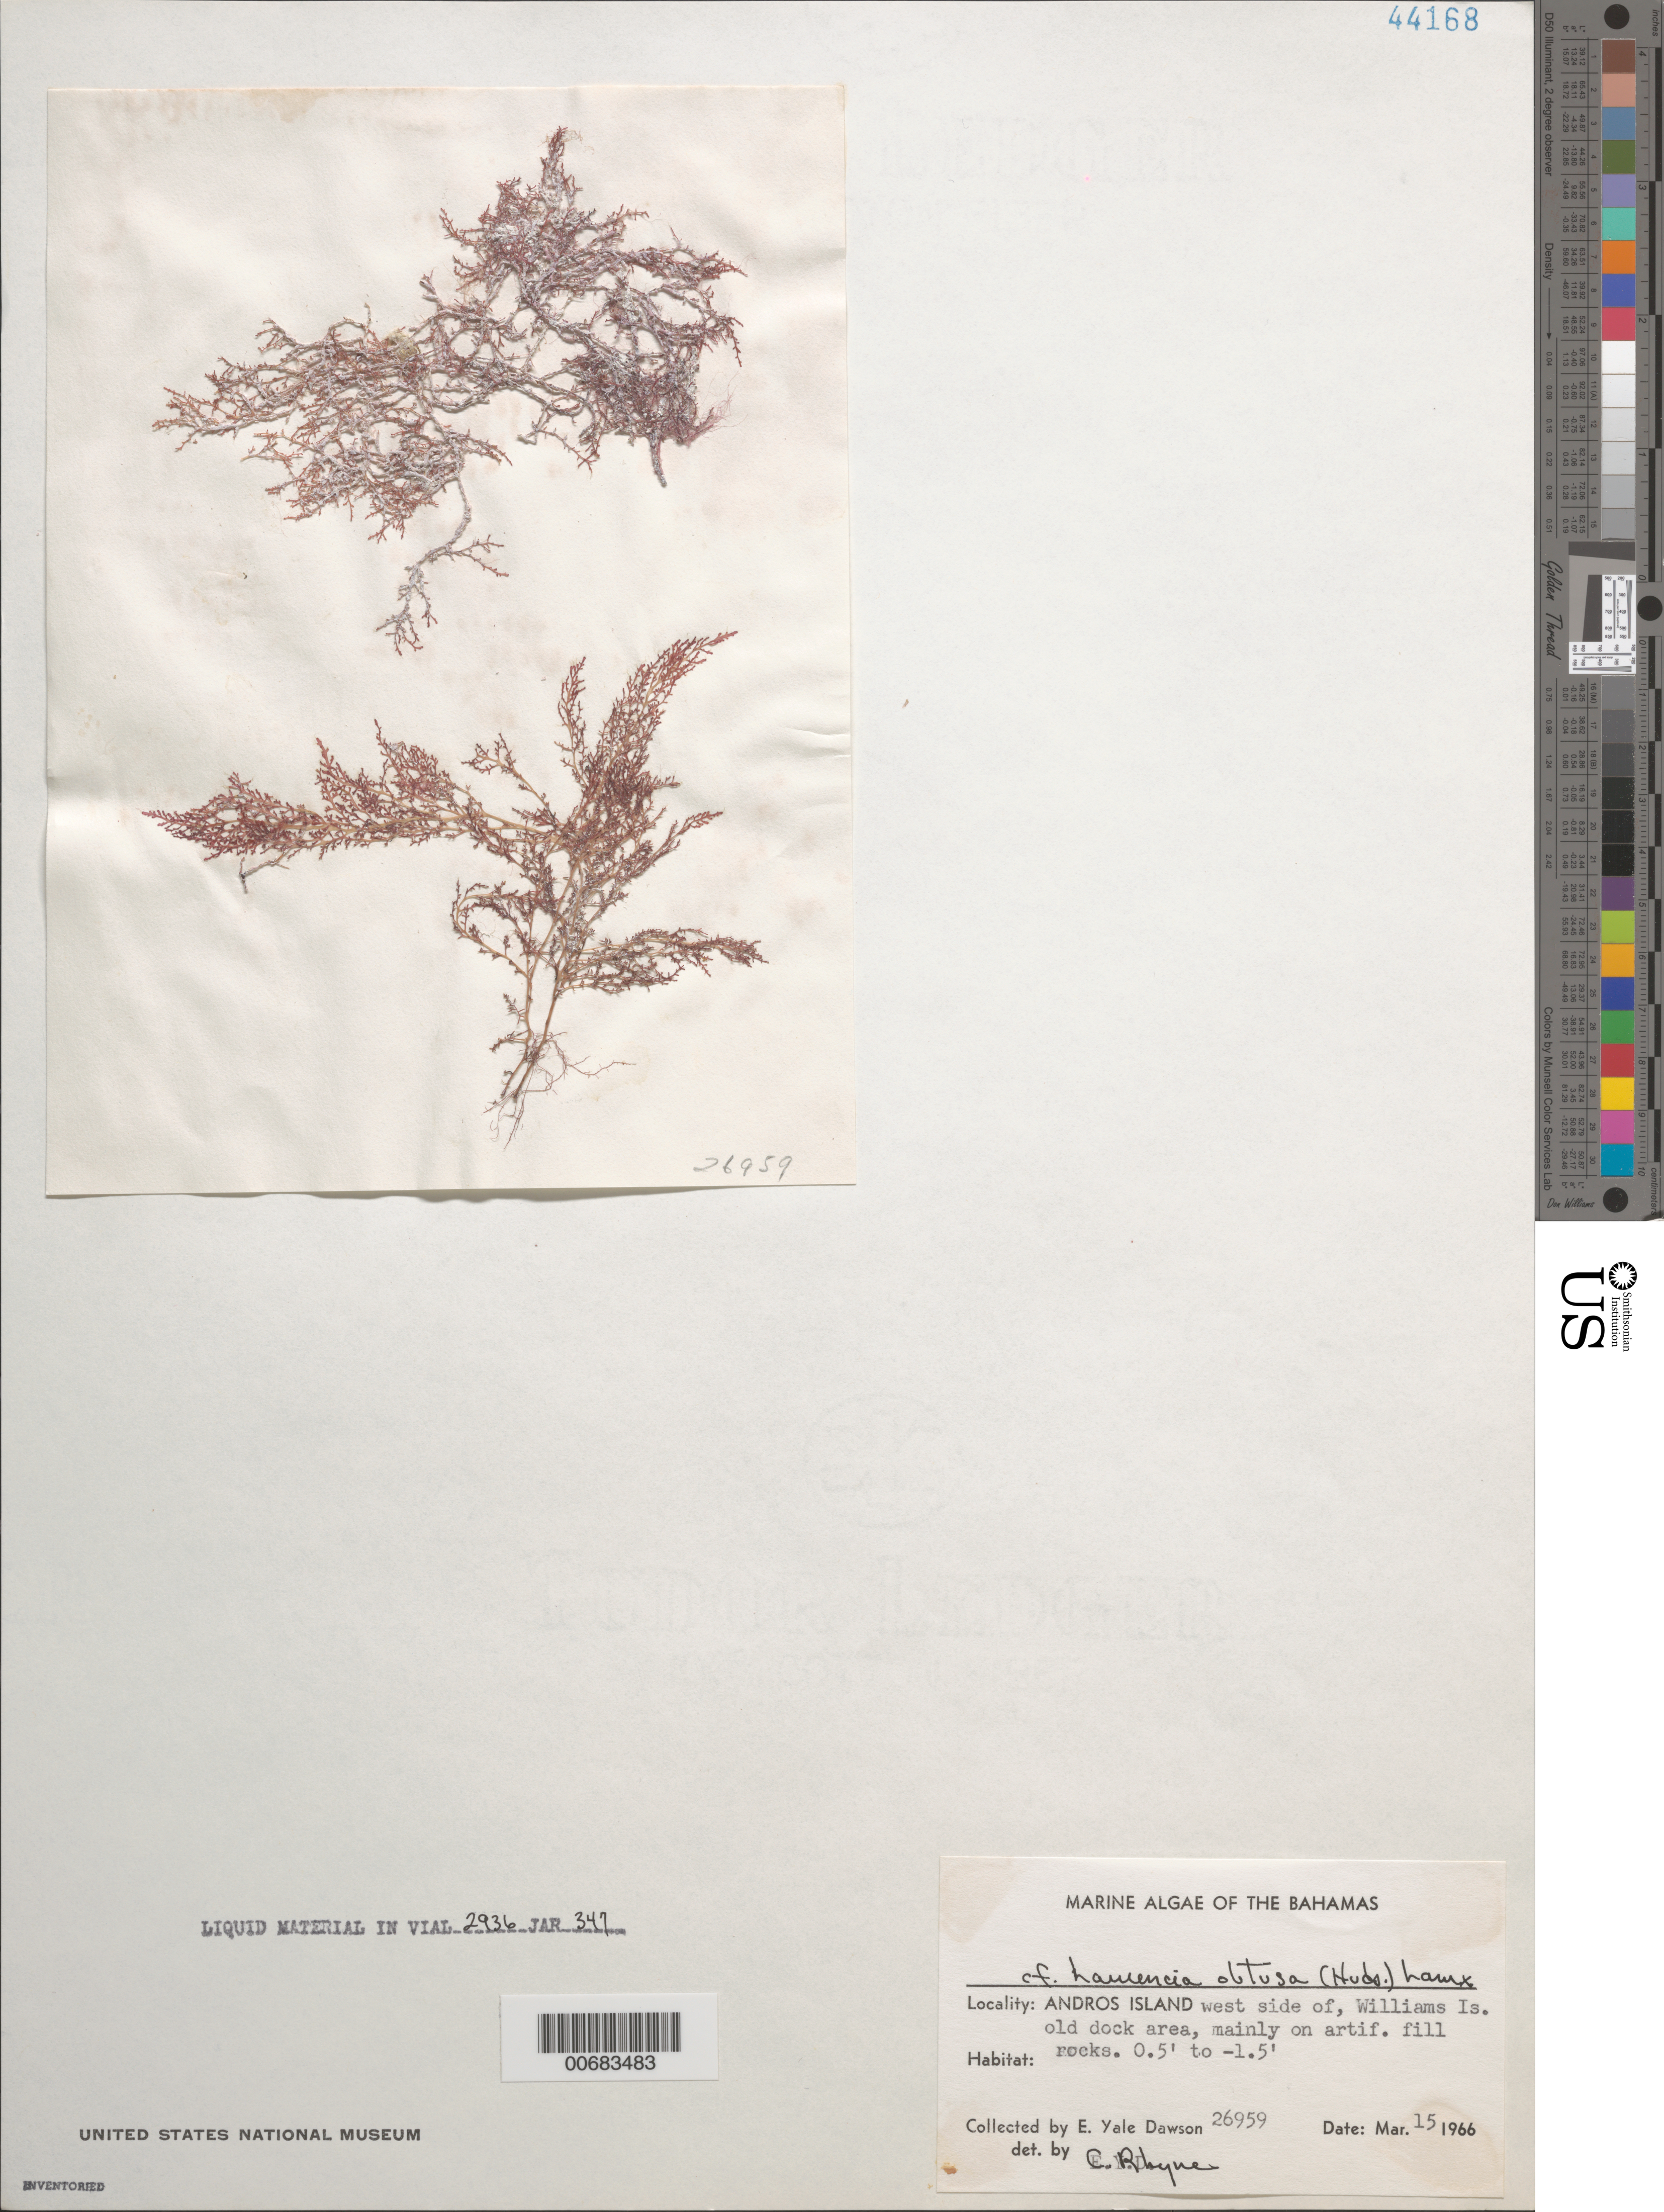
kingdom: Plantae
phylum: Rhodophyta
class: Florideophyceae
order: Ceramiales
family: Rhodomelaceae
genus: Laurencia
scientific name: Laurencia obtusa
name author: (Huds.) J.V.Lamouroux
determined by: Rhyne, C. F.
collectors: E. Y. Dawson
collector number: EYD 26959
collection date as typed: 15 Mar 1966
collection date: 1966-03-15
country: Bahamas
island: Andros Island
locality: West side of Andros Island, Williams Island old dock area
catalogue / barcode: US 44168